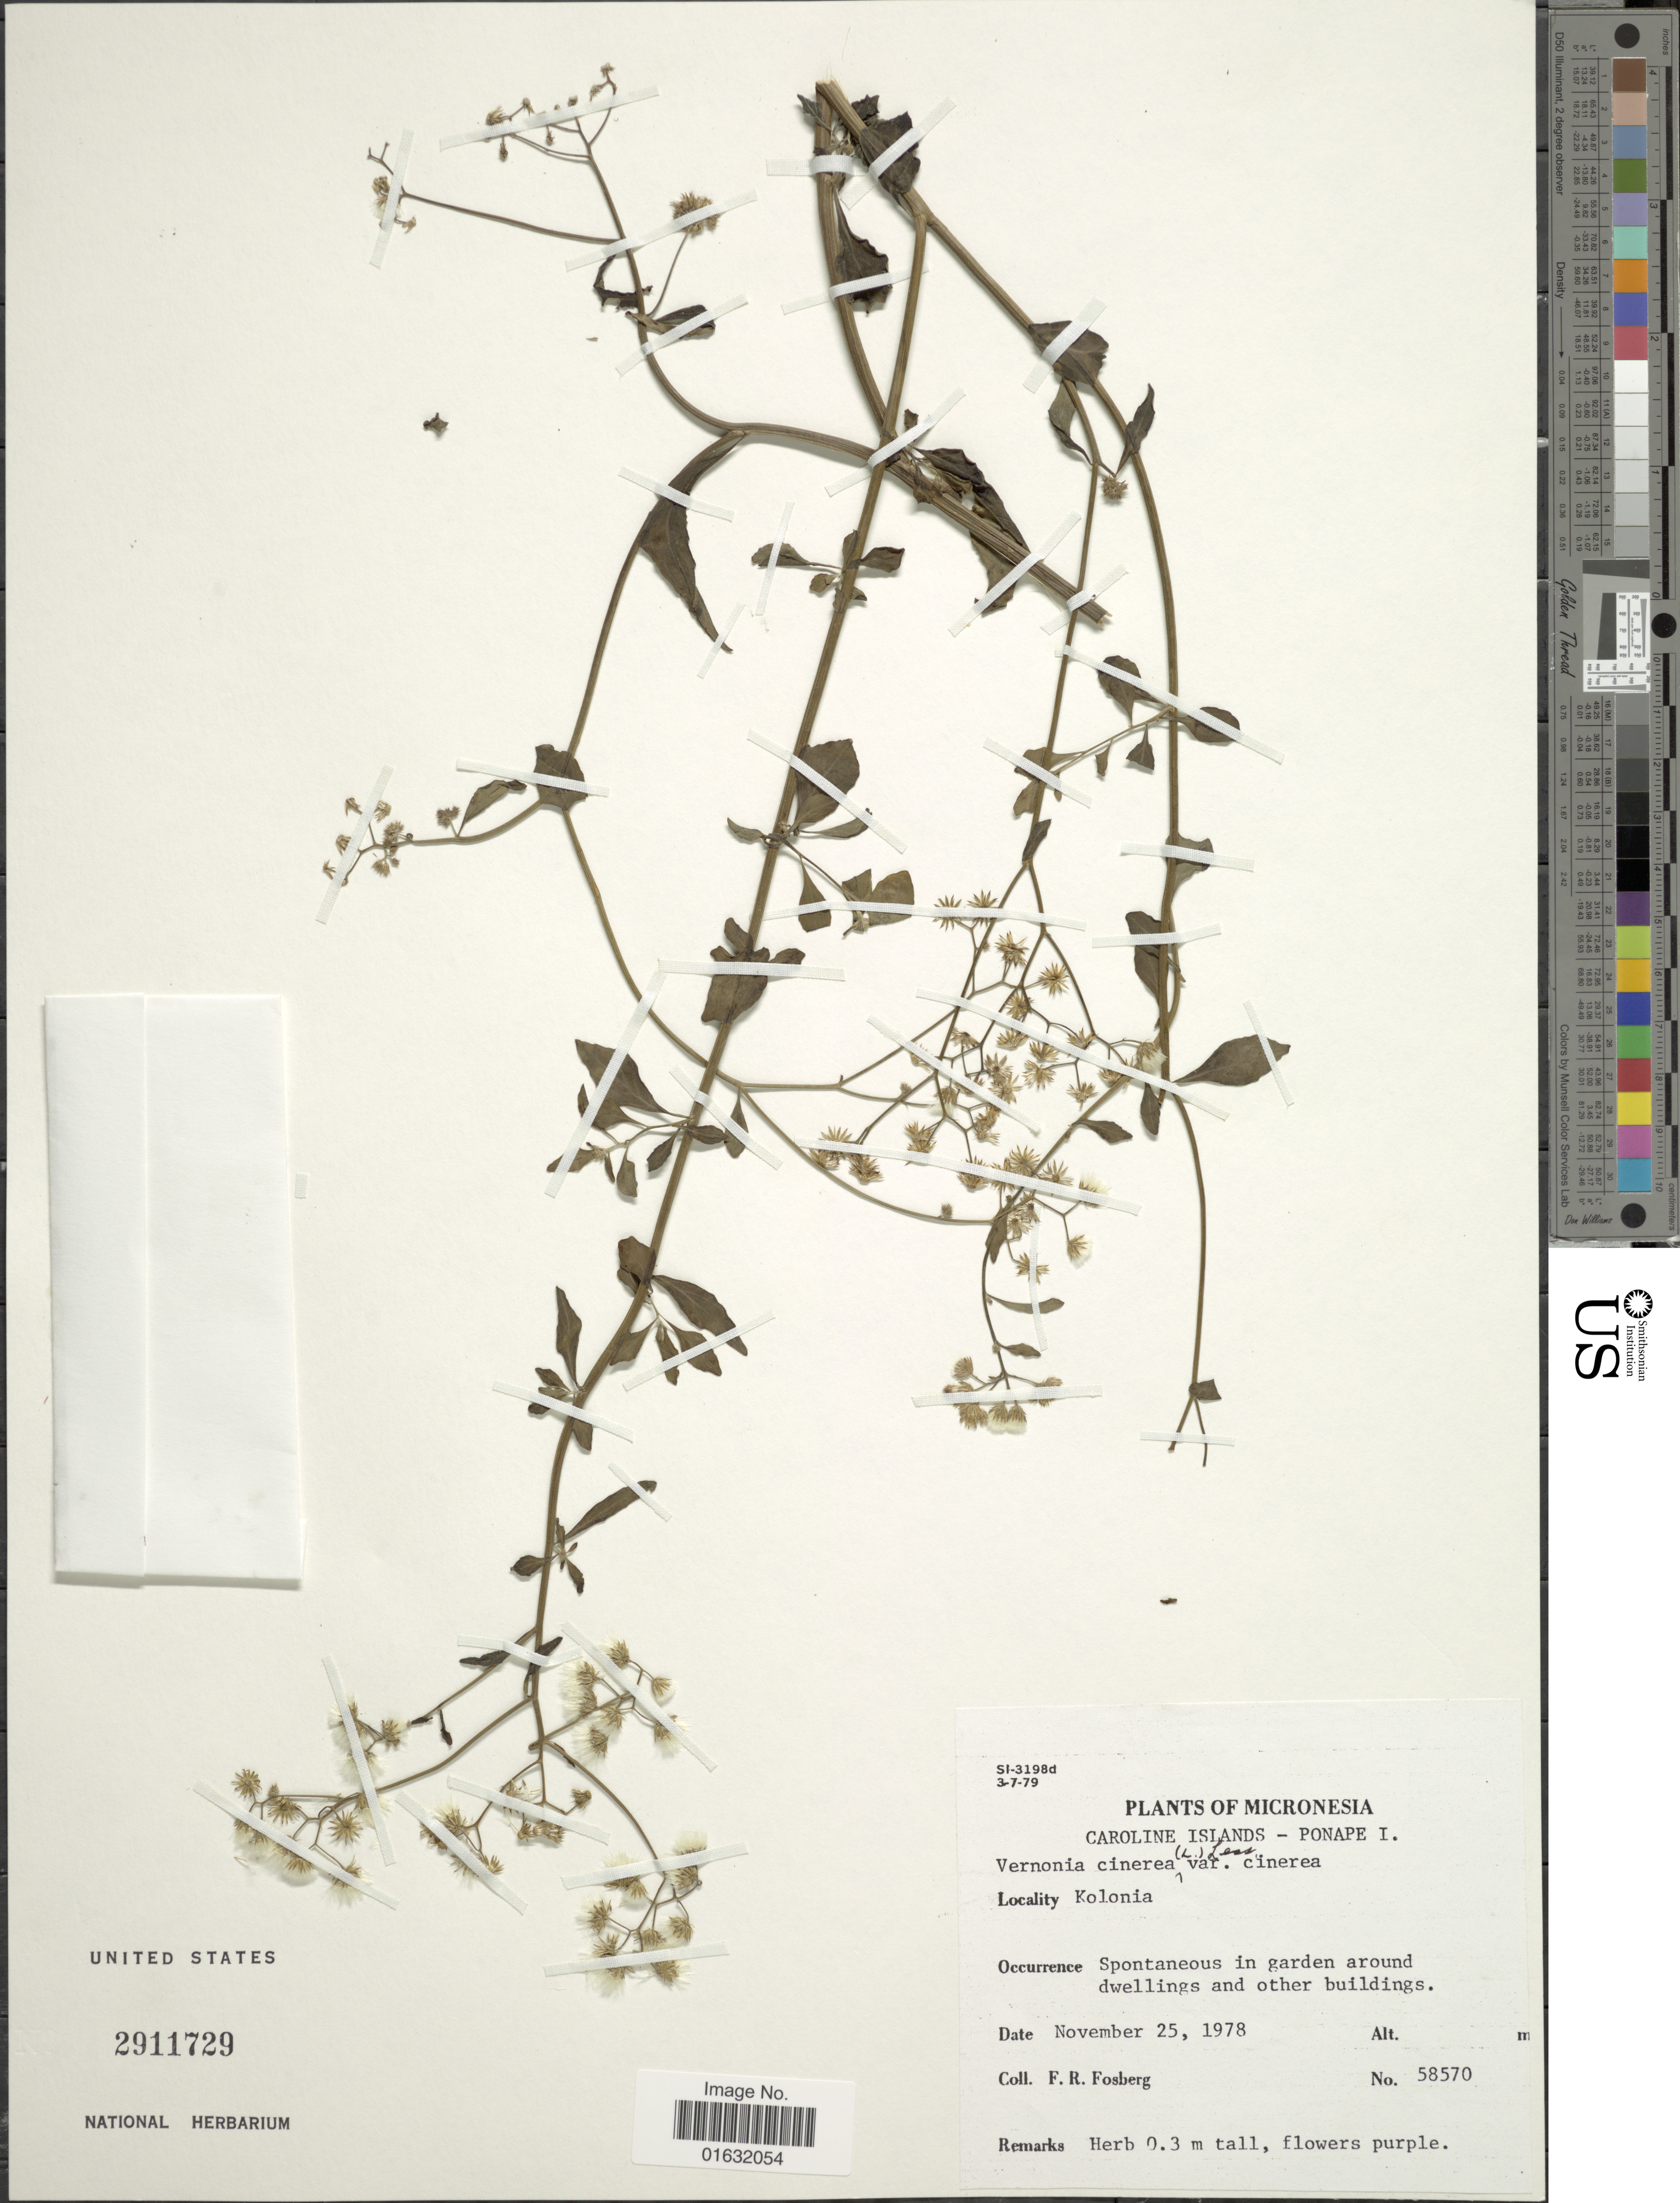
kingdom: Plantae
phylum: Tracheophyta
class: Magnoliopsida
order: Asterales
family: Asteraceae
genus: Cyanthillium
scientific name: Cyanthillium cinereum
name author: (L.) H. Rob.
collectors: F. R. Fosberg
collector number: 58570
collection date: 1978-11-25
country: Micronesia, Federated States of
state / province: Pohnpei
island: Pohnpei [Ponape]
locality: Micronesia, The Caroline Islands - Ponape I. Kolonia.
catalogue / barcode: US 2911729